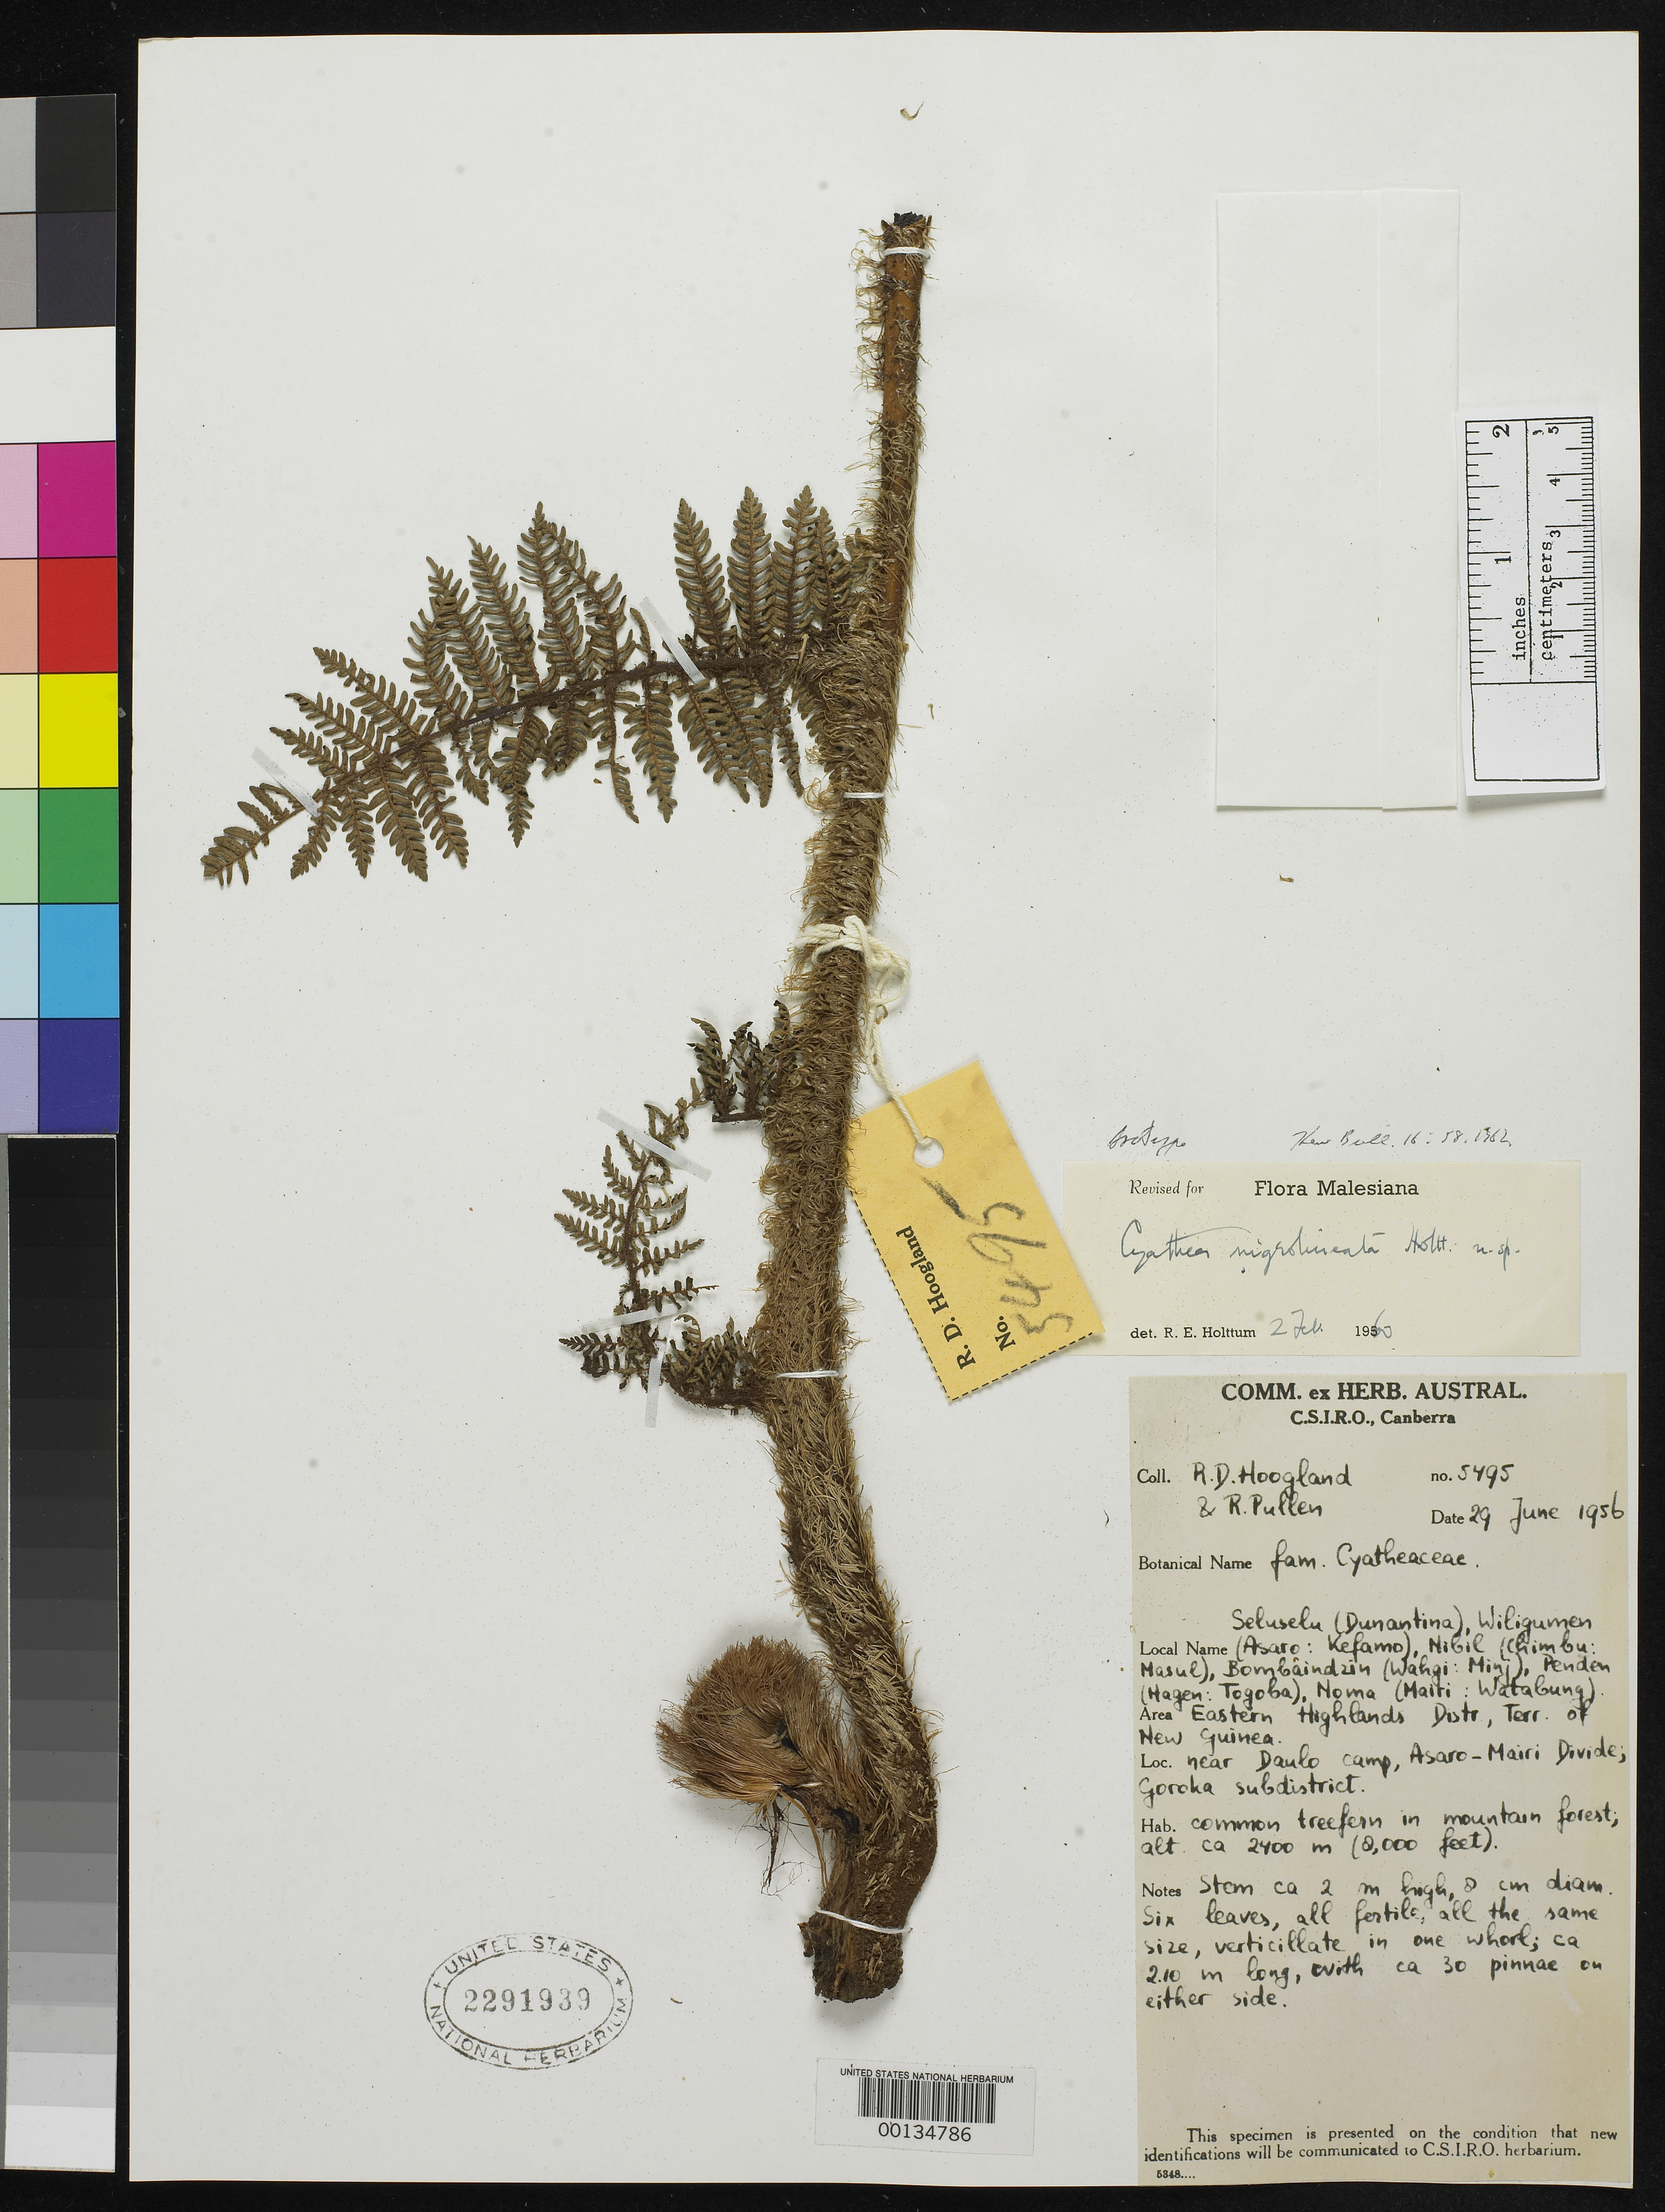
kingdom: Plantae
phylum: Tracheophyta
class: Polypodiopsida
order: Cyatheales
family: Cyatheaceae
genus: Cyathea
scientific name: Cyathea nigrolineata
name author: Holttum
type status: Isotype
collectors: R. D. Hoogland & R. Pullen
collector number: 5495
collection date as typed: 29 Jun 1956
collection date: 1956-06-29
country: Indonesia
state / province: Papua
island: New Guinea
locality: Irian Barat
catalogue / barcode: US 2291939